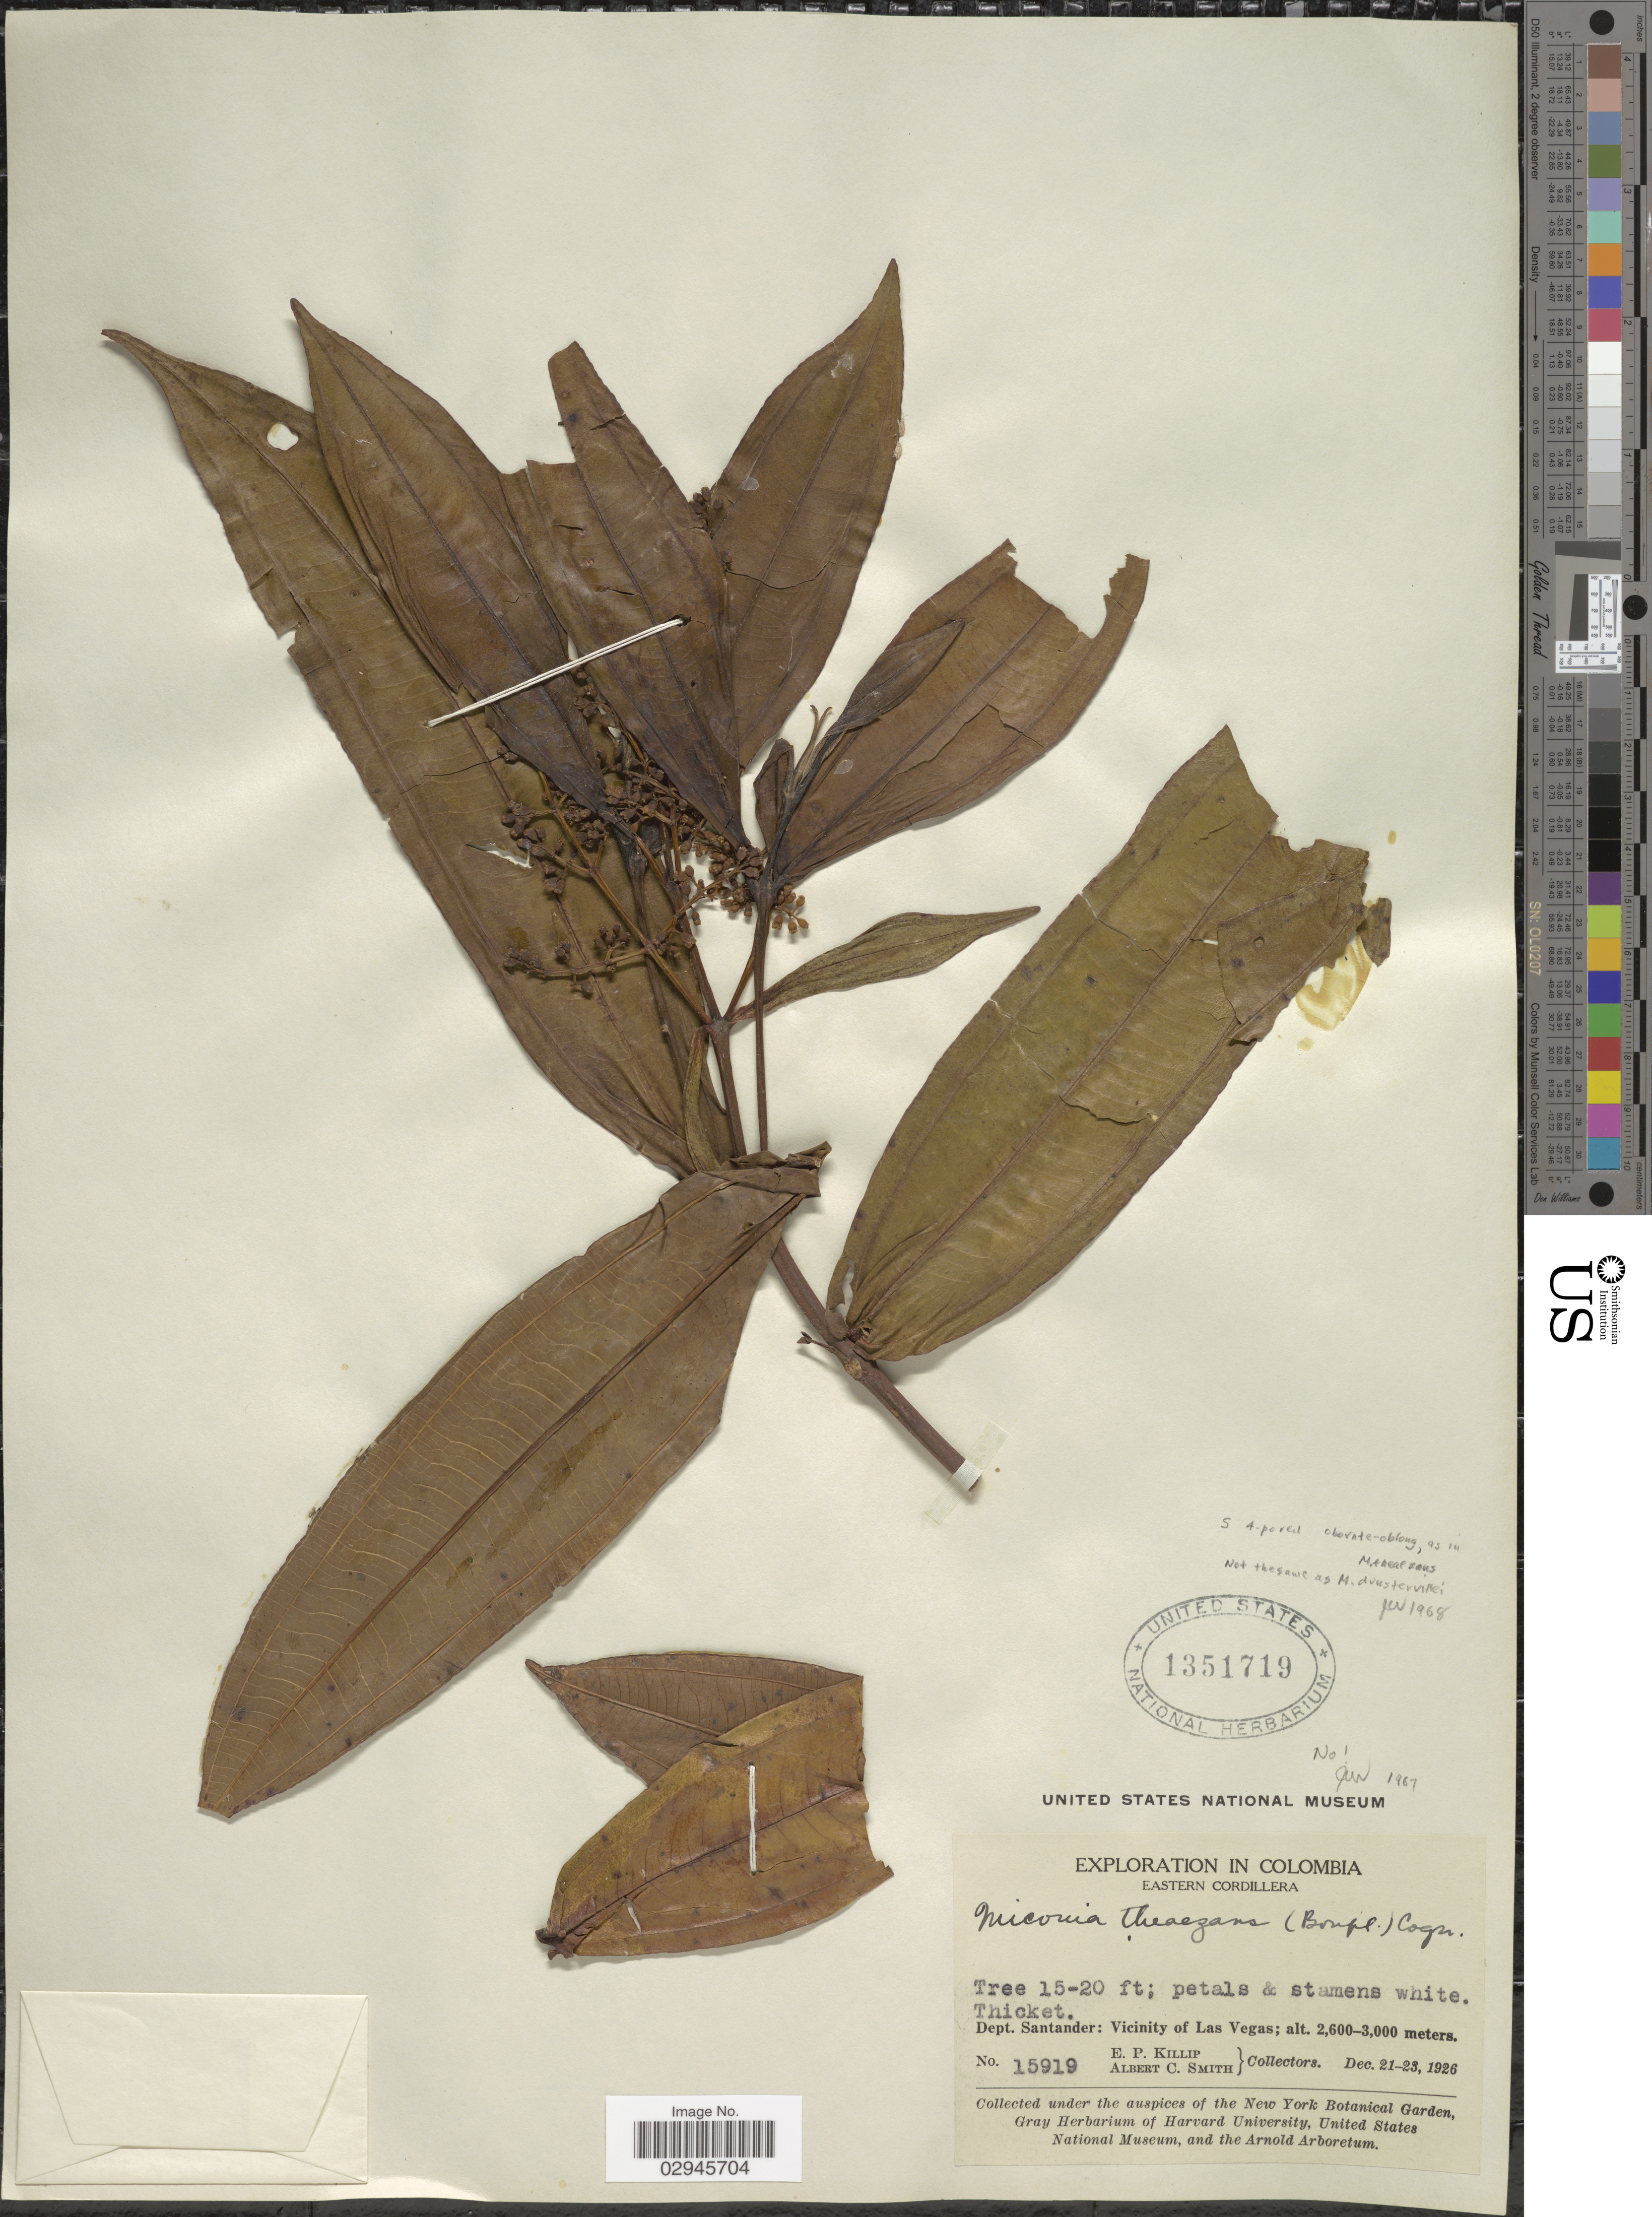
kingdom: Plantae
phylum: Tracheophyta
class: Magnoliopsida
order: Myrtales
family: Melastomataceae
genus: Miconia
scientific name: Miconia sp.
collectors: E. P. Killip & A. C. Smith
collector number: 15919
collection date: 1926-12-21/1926-12-23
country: Colombia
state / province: Santander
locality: Eastern Cordillera. Dept. Santander: Vicinity of Las Vegas.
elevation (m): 2600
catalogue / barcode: US 1351719